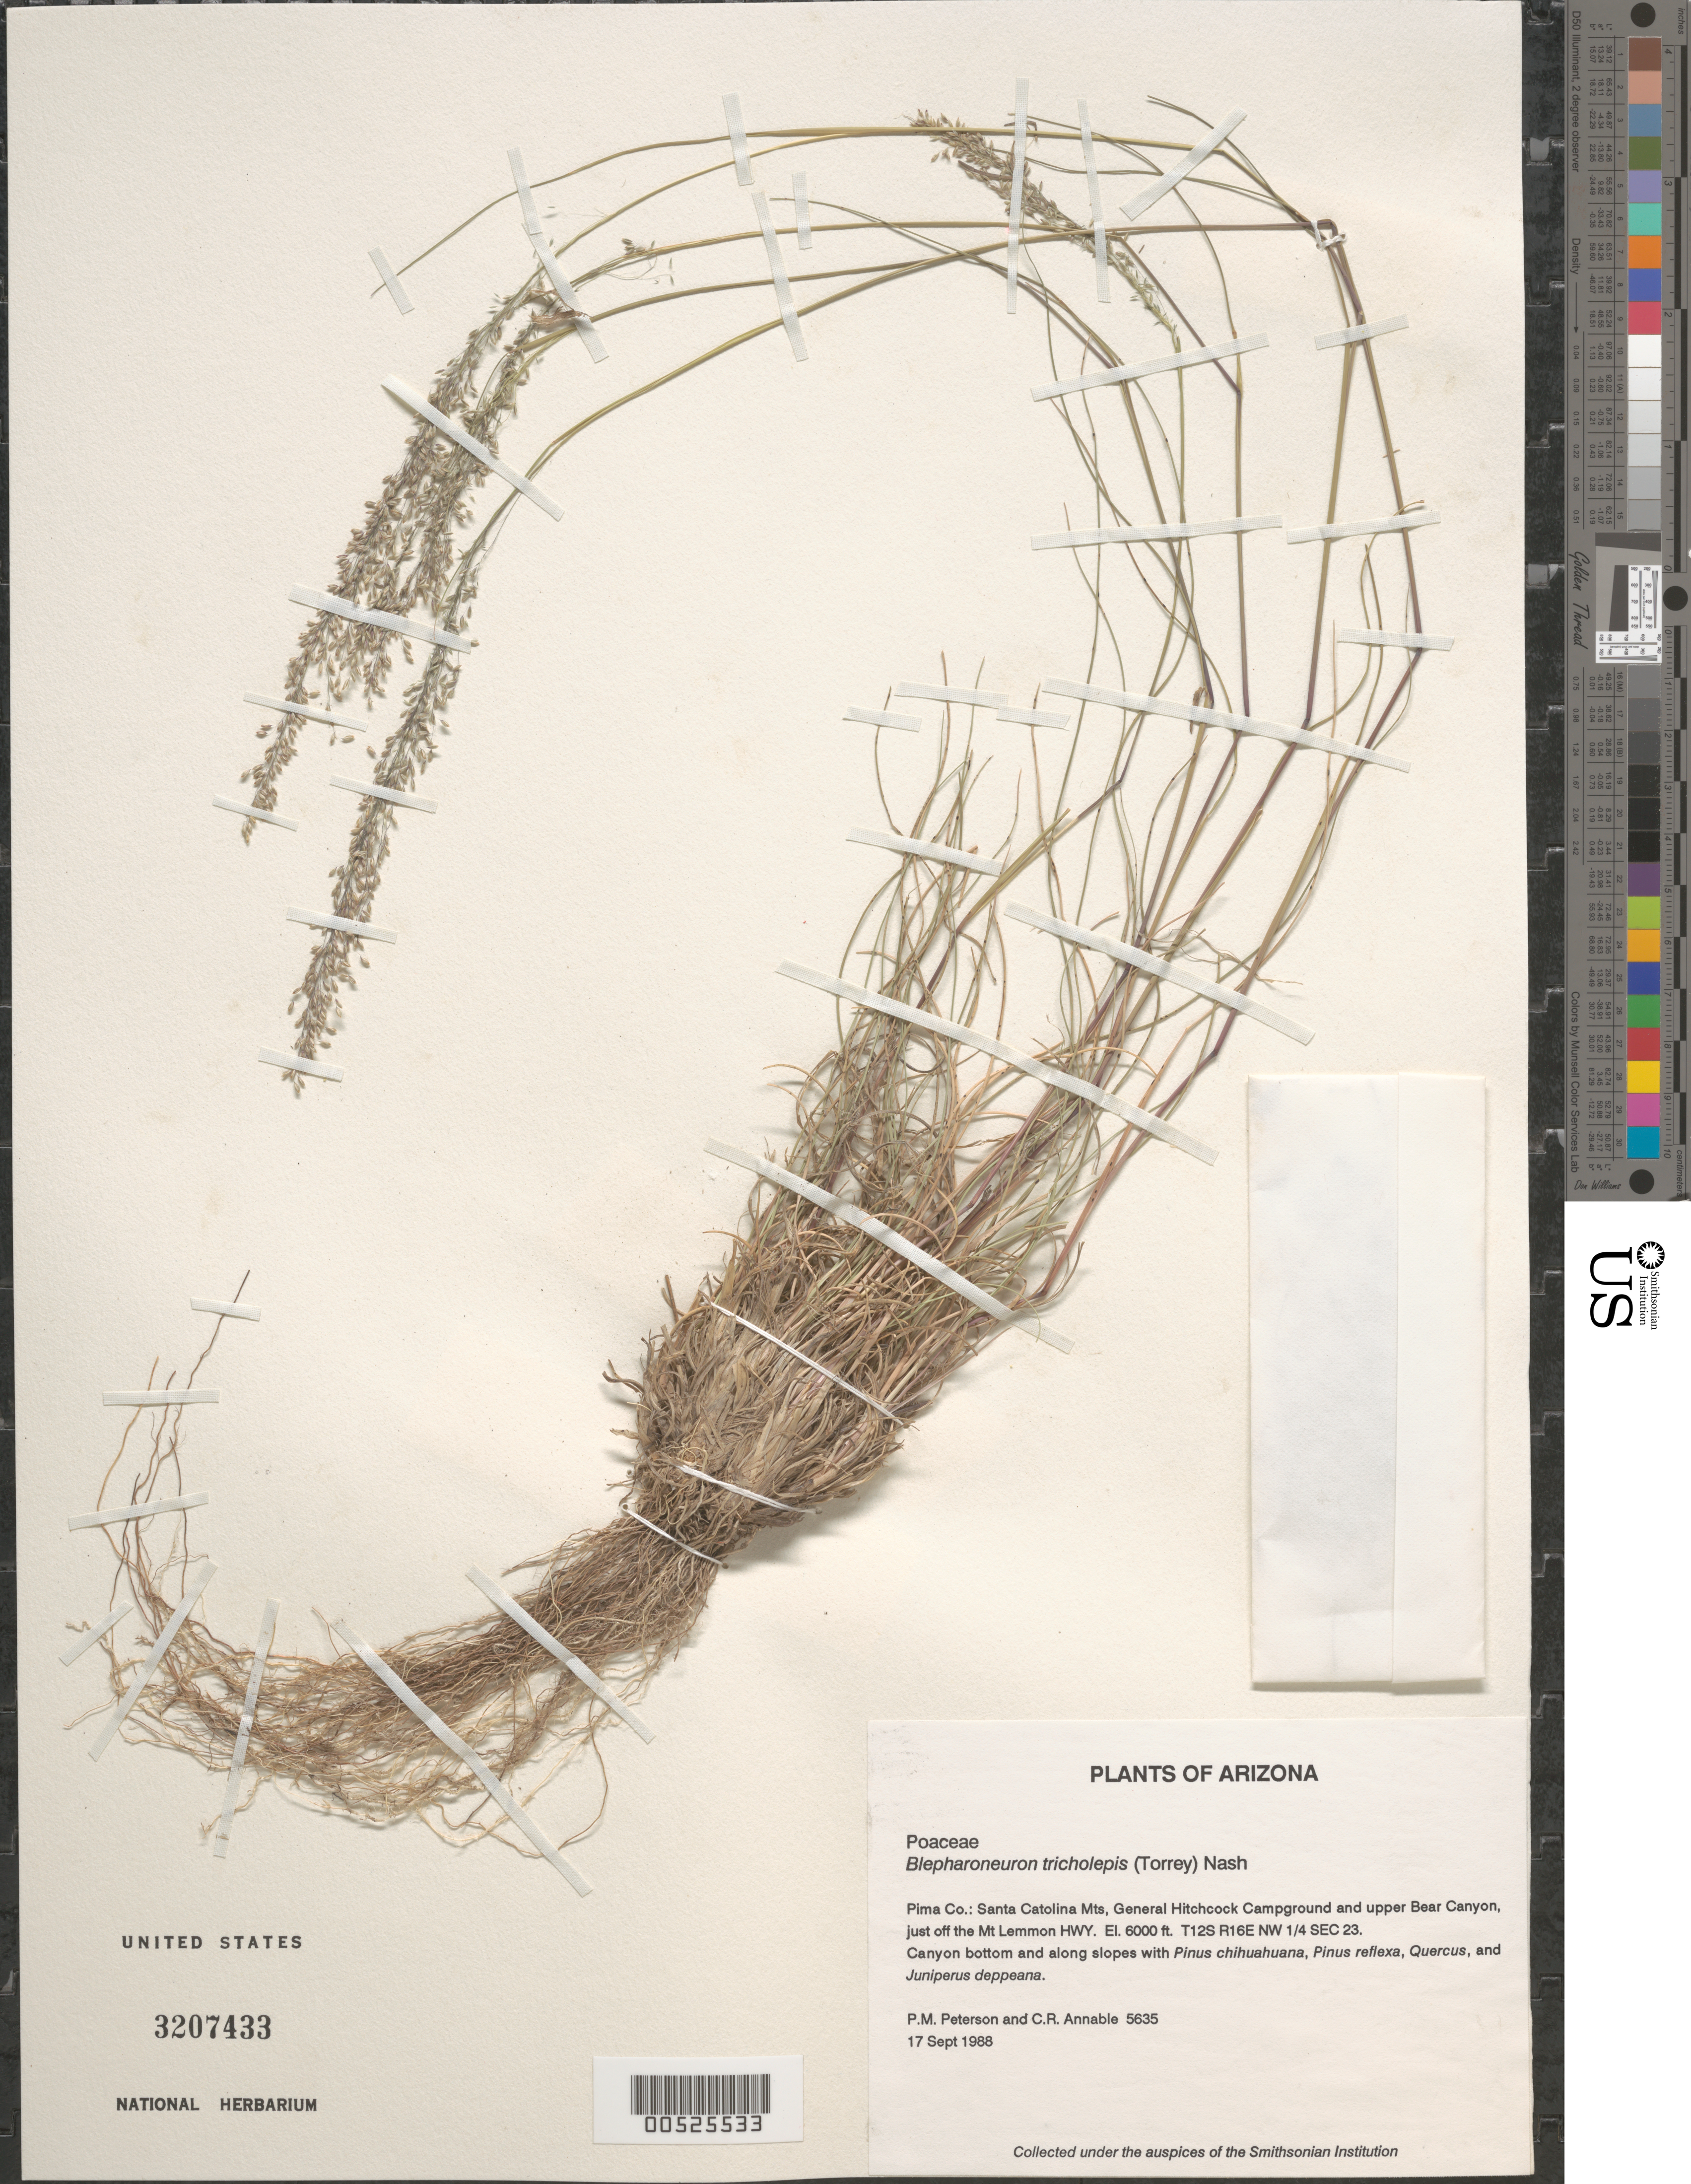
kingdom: Plantae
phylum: Tracheophyta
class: Liliopsida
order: Poales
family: Poaceae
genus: Blepharoneuron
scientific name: Blepharoneuron tricholepis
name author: (Torr.) Nash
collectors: P. M. Peterson & C. R. Annable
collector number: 05635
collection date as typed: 17 Sep 1988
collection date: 1988-09-17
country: United States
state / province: Arizona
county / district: Pima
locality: Santa Catalina Mts, General Hitchcock Campground and upper Bear Canyon, just off the Mt Lemmon HWY.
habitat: Canyon bottom and along slopes with Pinus chihuahuana, Pinus reflexa, Quercus, and Juniperus deppeana.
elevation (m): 1829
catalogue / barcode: US 3207433